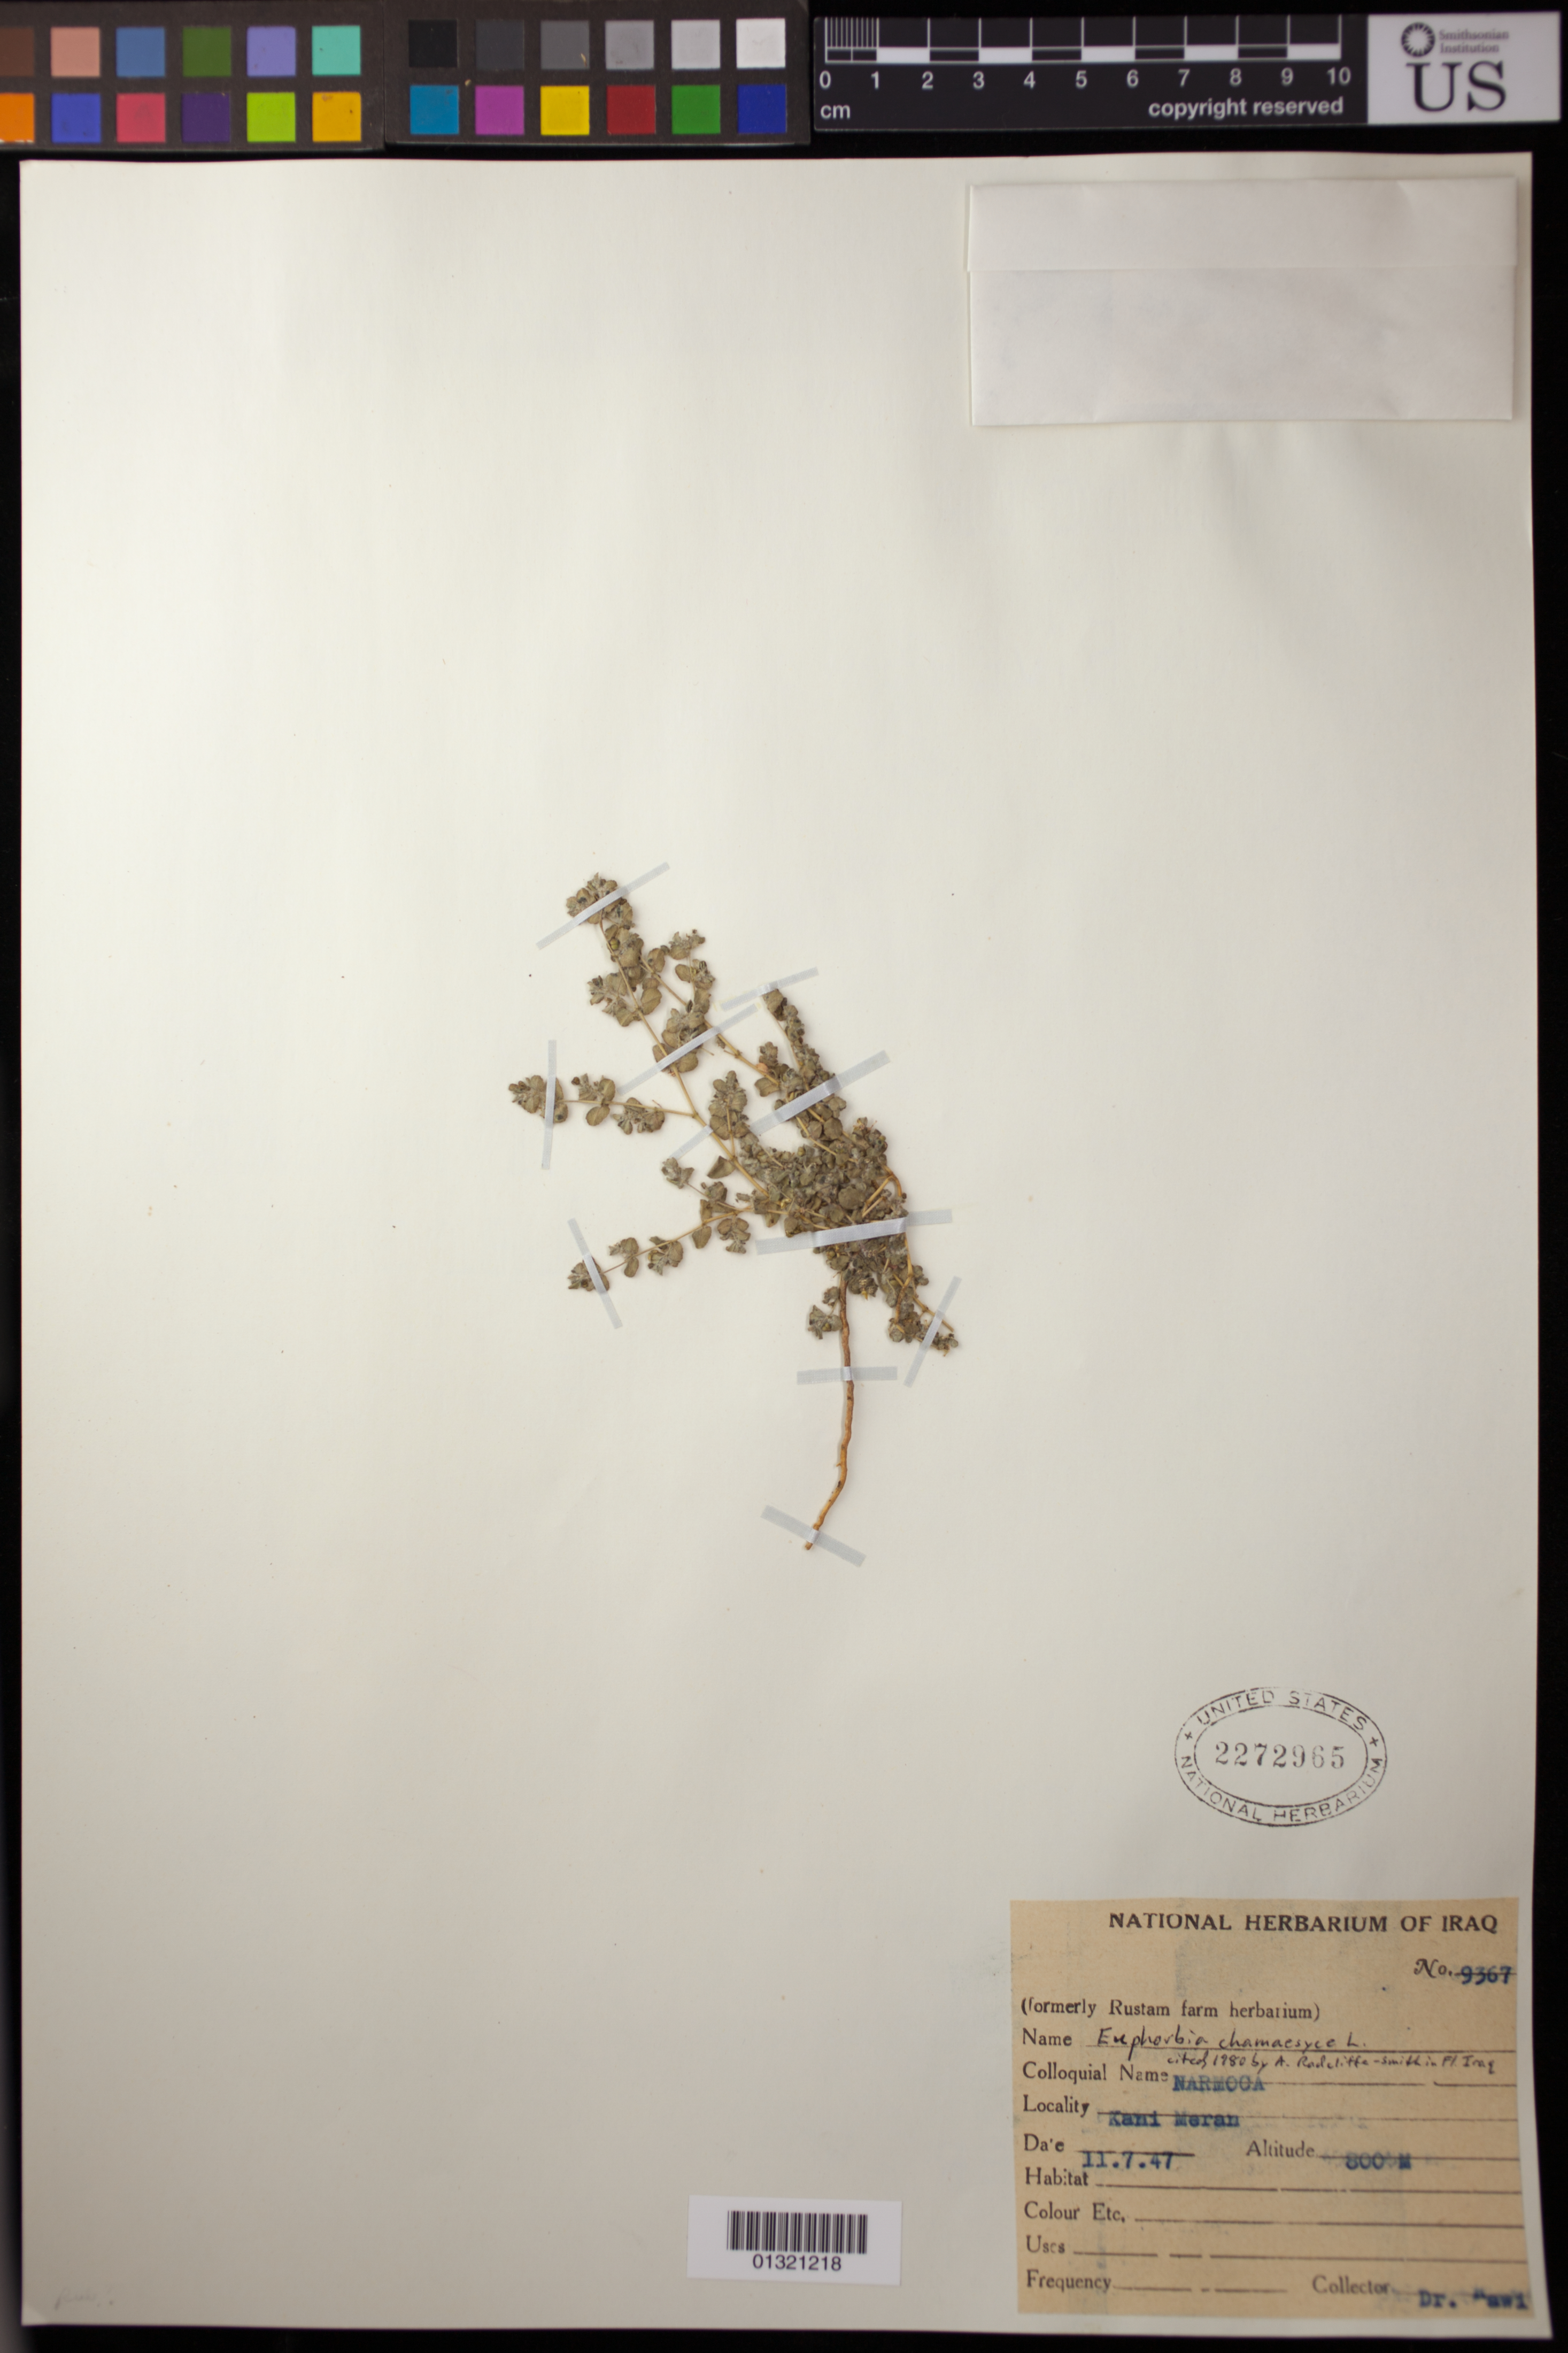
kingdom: Plantae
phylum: Tracheophyta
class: Magnoliopsida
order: Malpighiales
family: Euphorbiaceae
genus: Euphorbia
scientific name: Euphorbia chamaesyce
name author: L.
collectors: Mawi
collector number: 9367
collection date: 1947-11-07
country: Iraq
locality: Kani Meran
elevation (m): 800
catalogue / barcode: US 2272965